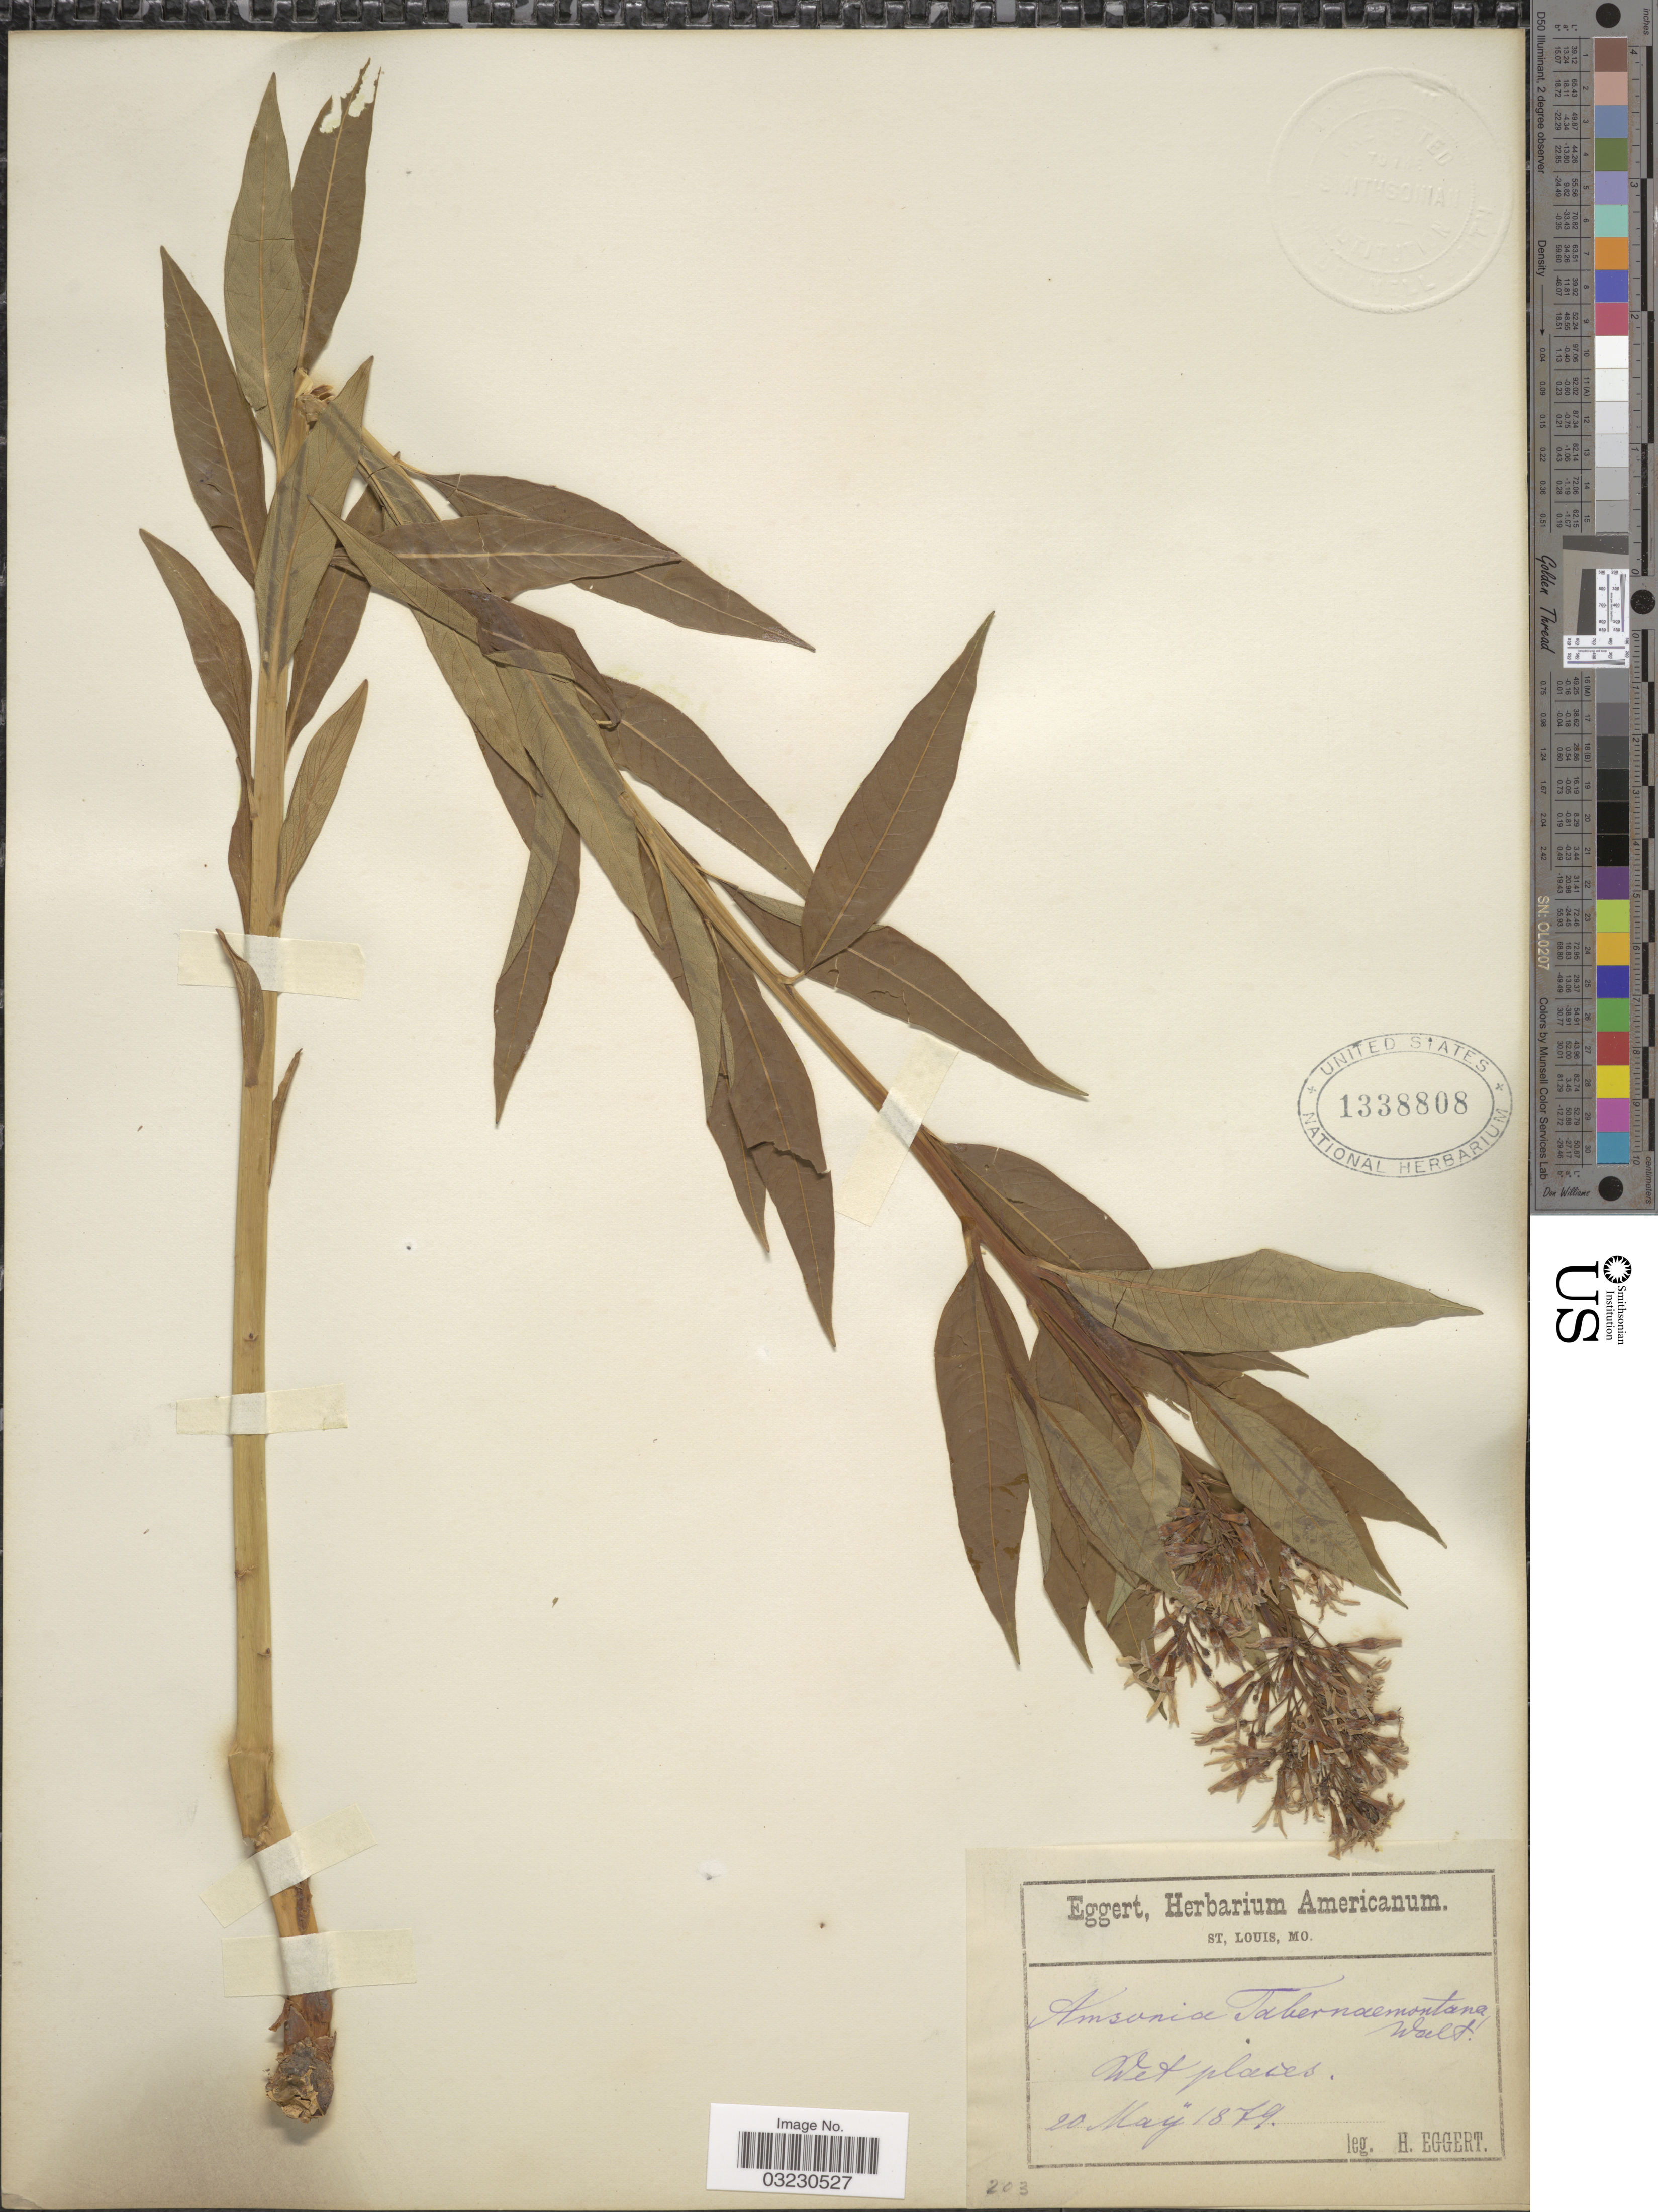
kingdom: Plantae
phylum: Tracheophyta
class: Magnoliopsida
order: Gentianales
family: Apocynaceae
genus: Amsonia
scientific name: Amsonia tabernaemontana var. gattingeri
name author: Woodson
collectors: H. Eggert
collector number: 203?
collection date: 1879-05-20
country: United States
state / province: Missouri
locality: Wet places.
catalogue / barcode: US 1338808